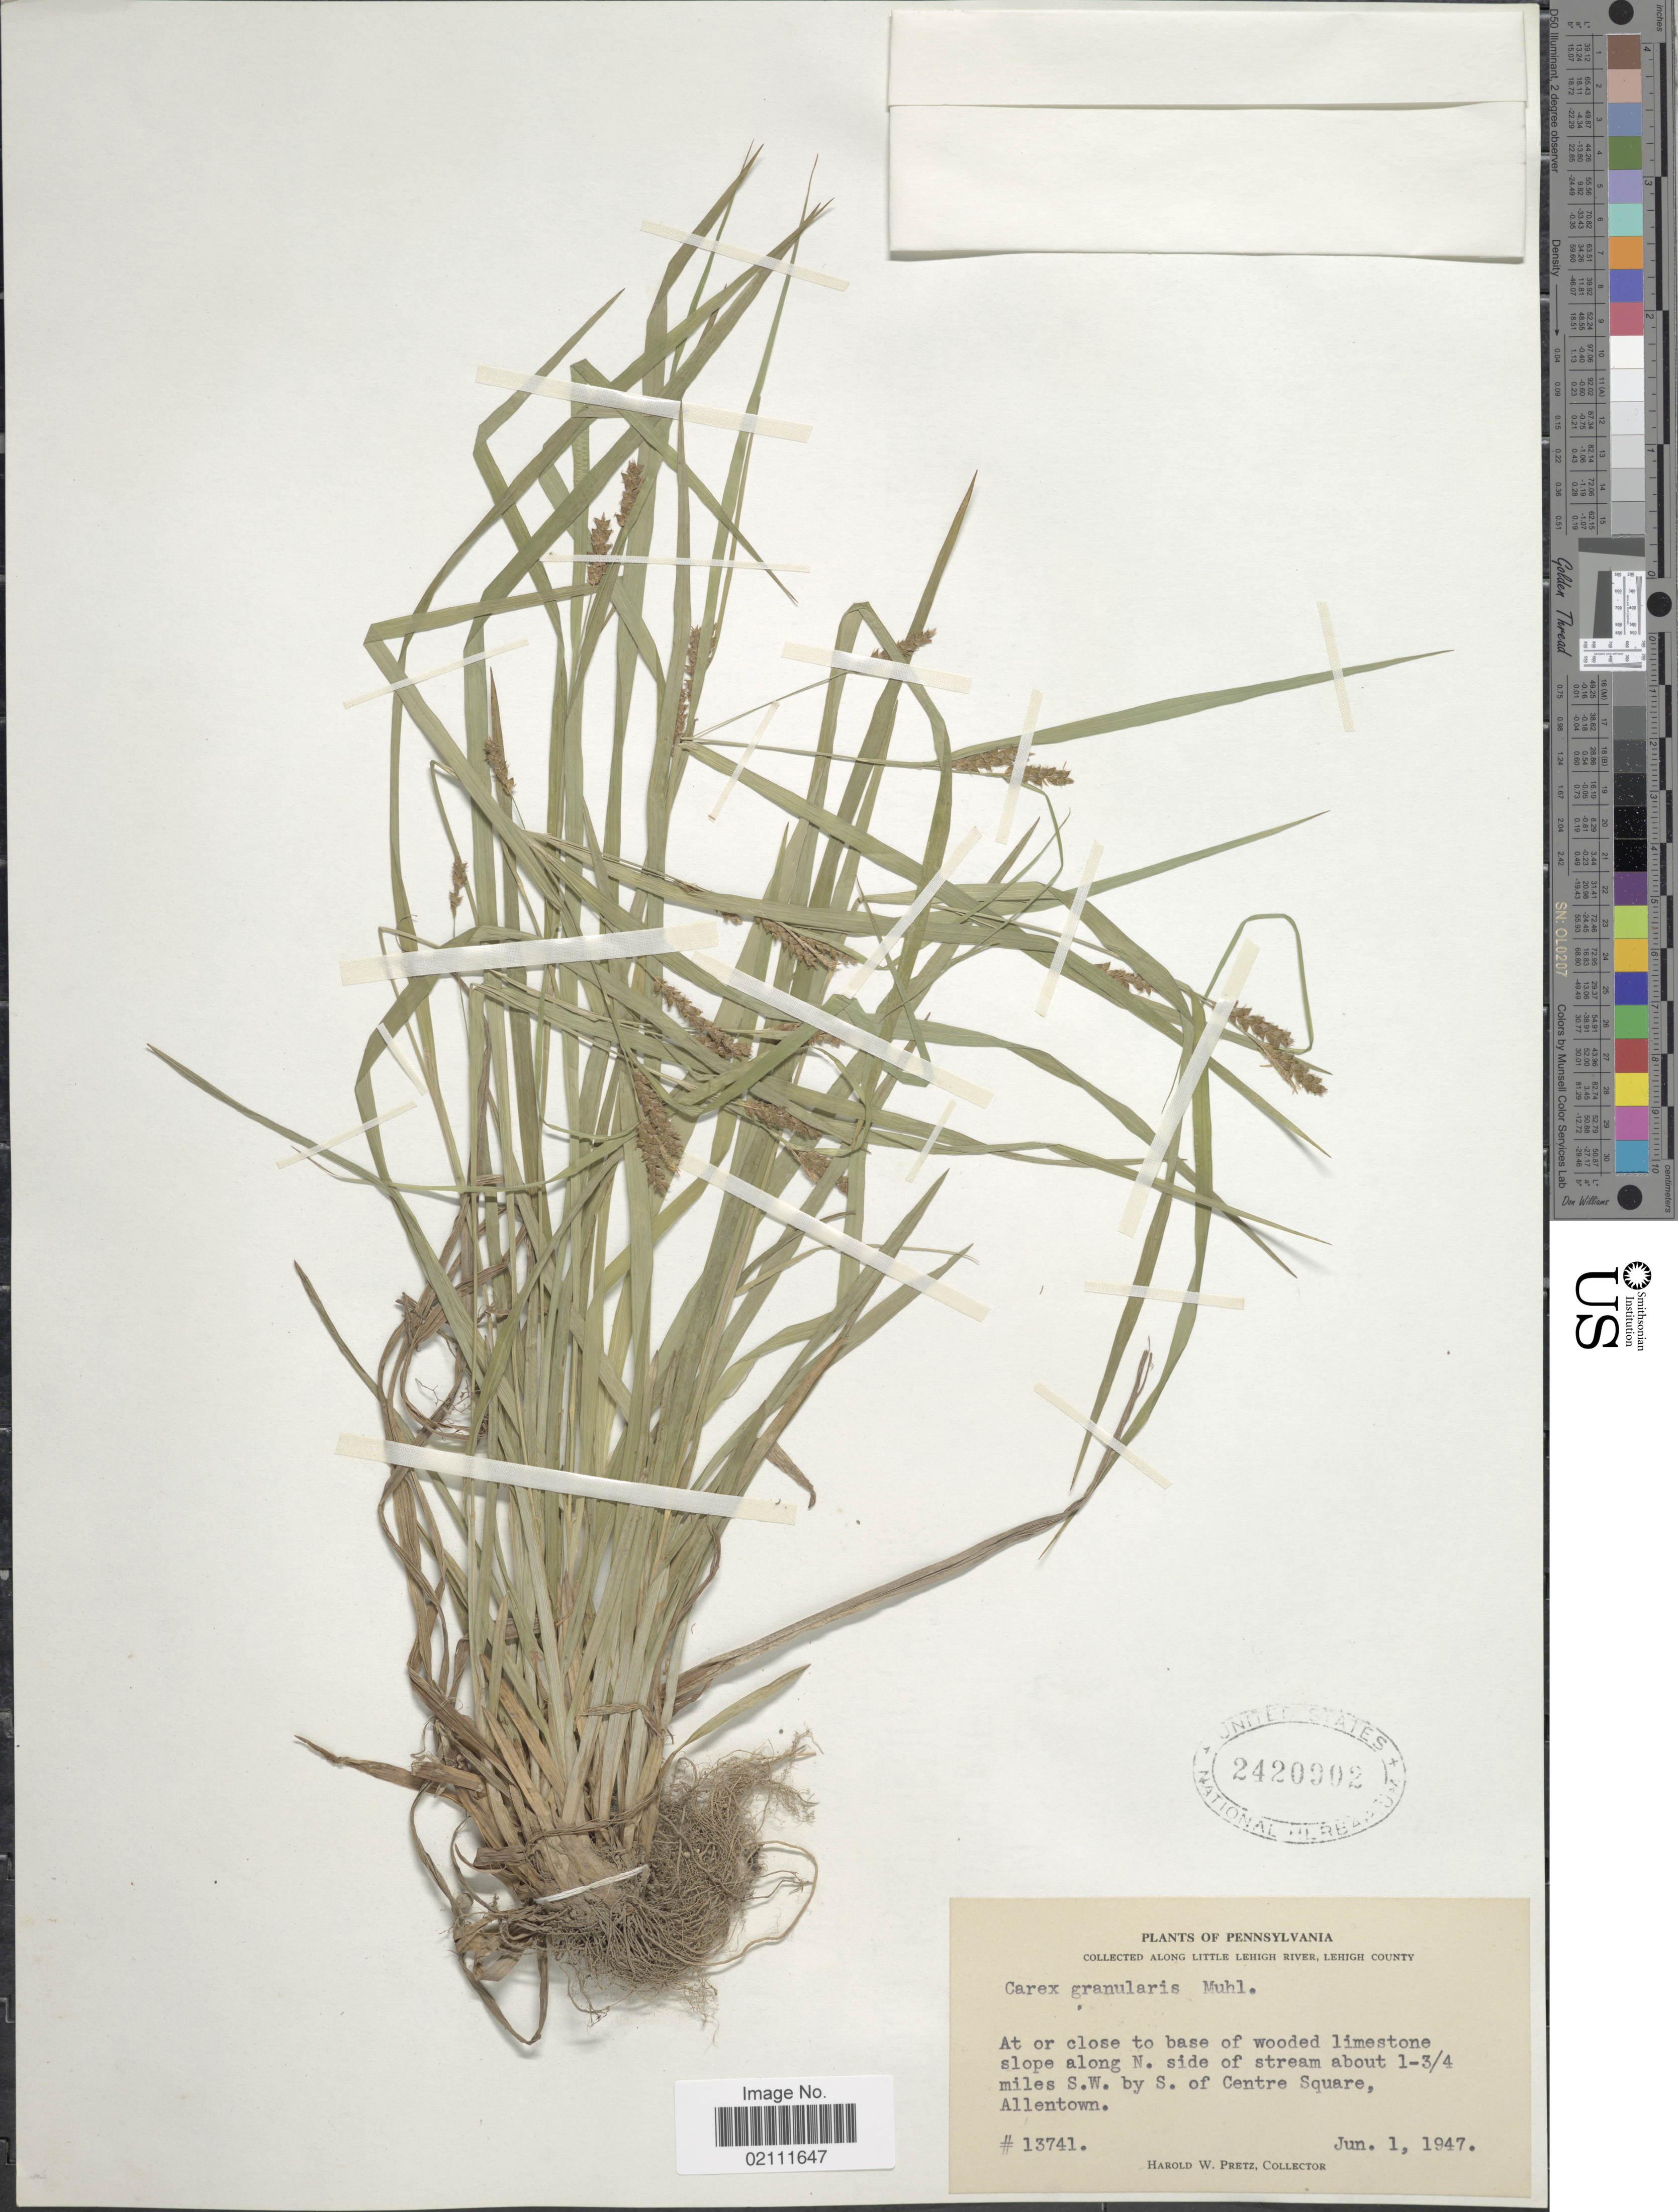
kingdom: Plantae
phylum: Tracheophyta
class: Liliopsida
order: Poales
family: Cyperaceae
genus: Carex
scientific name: Carex granularis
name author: Muhl. ex Willd.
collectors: H. W. Pretz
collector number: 13741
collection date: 1947-06-01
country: United States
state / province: Pennsylvania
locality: Along the Little Lehigh River, Lehigh County, at or close to base of wooded limestone slope along N. side of stream aboit 1-3/4 miles S.W. by S. of Centre Square, Allentown.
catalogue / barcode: US 2420902